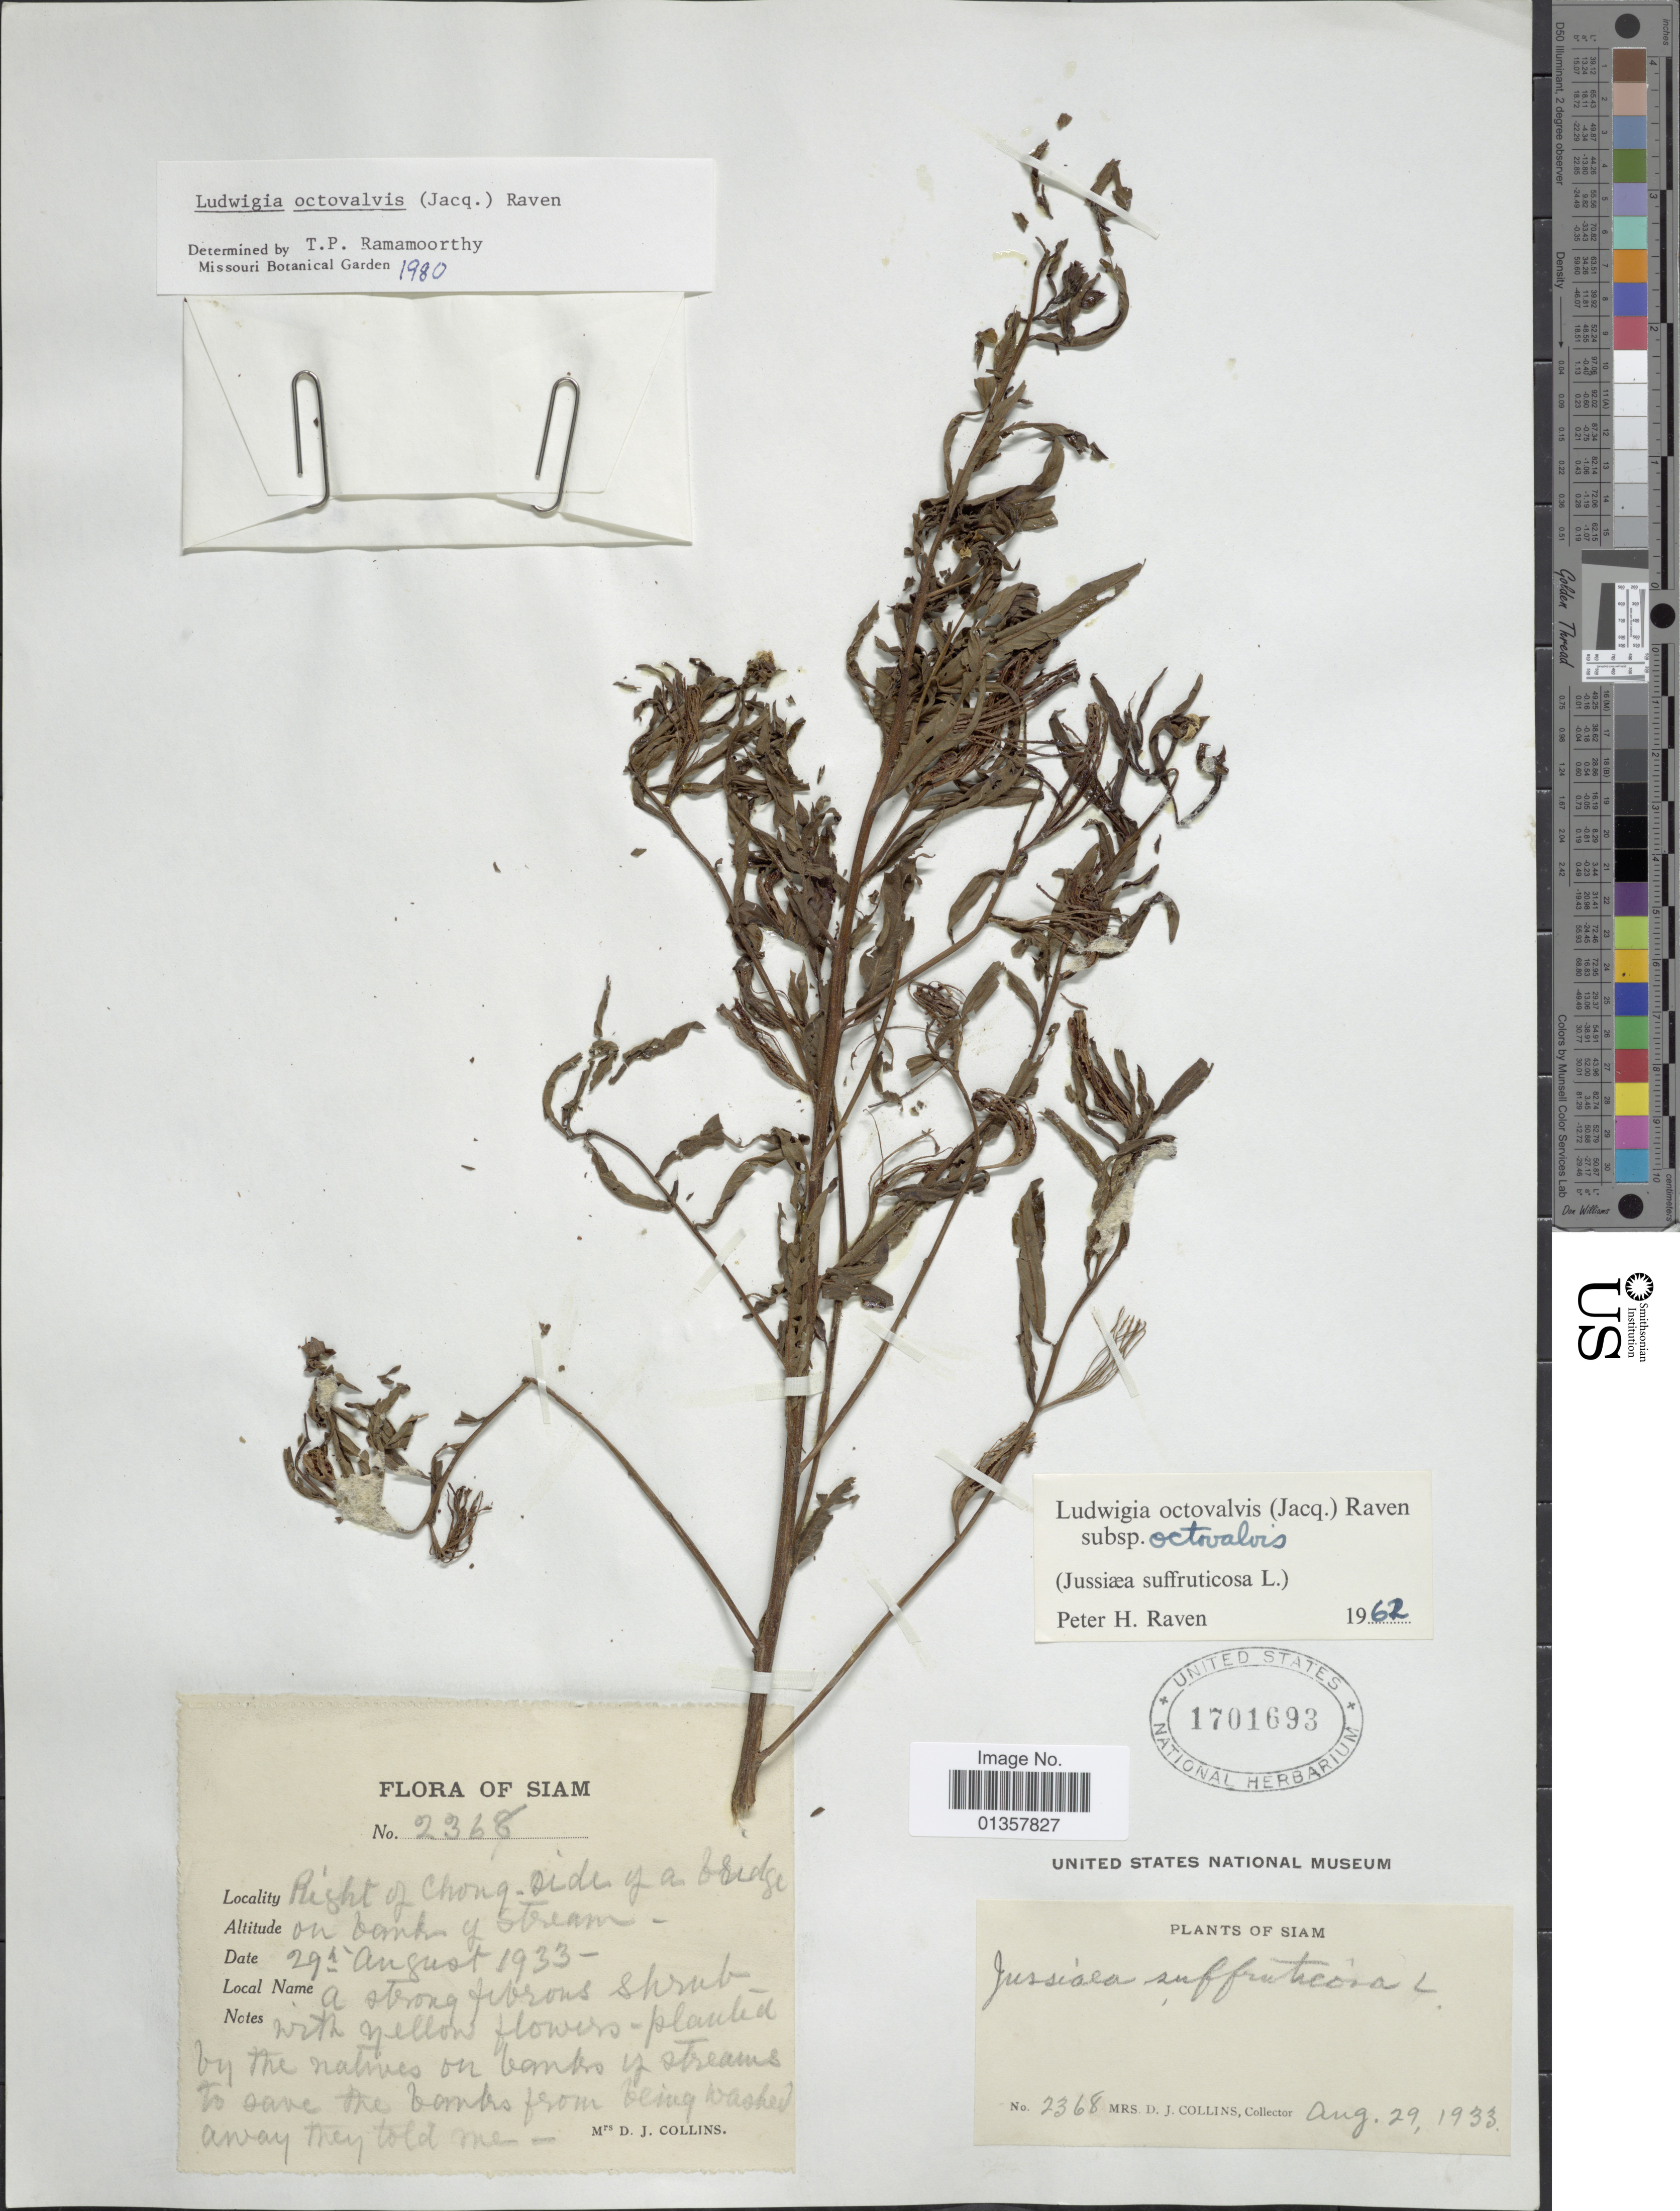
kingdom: Plantae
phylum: Tracheophyta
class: Magnoliopsida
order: Myrtales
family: Onagraceae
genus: Ludwigia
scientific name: Ludwigia octovalvis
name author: (Jacq.) P.H. Raven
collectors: D. Collins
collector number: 2368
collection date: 1933-08-29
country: Thailand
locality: Siam, Right of hong side ya bridge [interpreted]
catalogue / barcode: US 1701693